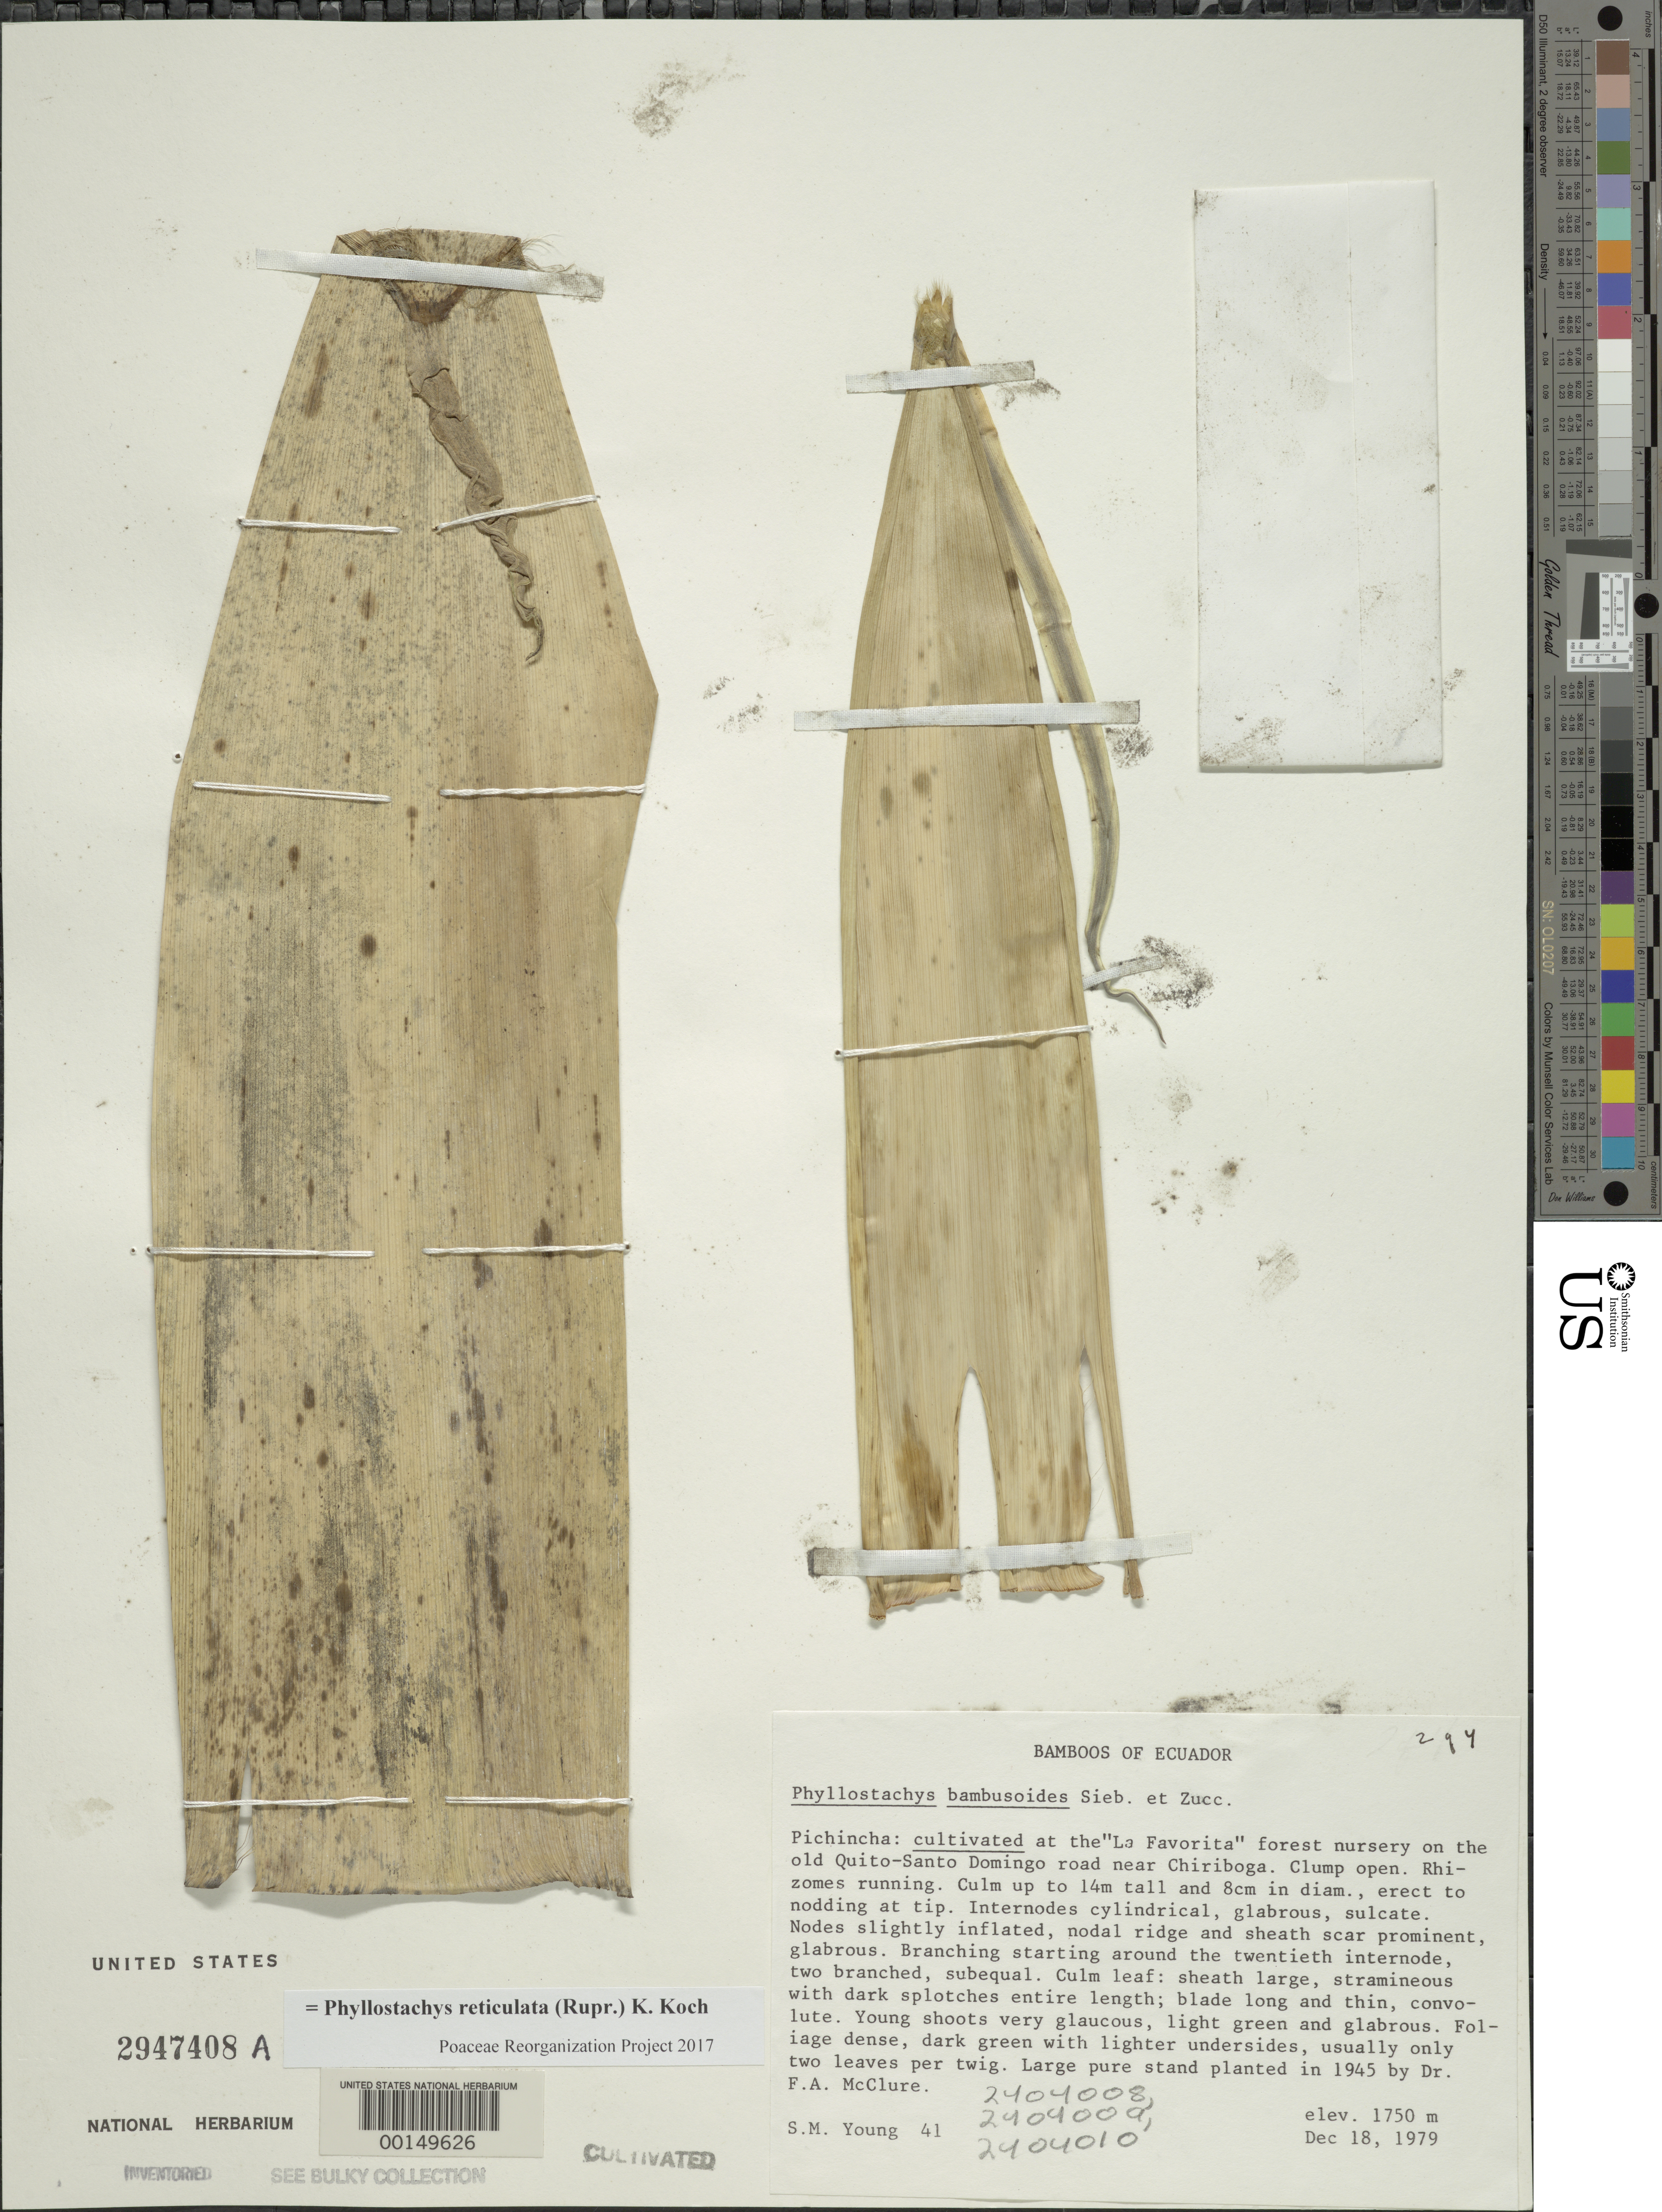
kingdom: Plantae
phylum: Tracheophyta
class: Liliopsida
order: Poales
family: Poaceae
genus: Phyllostachys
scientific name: Phyllostachys reticulata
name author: (Rupr.) K. Koch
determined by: Poaceae Reorganization Project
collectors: S. Young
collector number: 41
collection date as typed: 18 Dec 1979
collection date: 1979-12-18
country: Ecuador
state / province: Pichincha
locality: "la favorita" Chiriboga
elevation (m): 1750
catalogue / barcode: US 2947408A